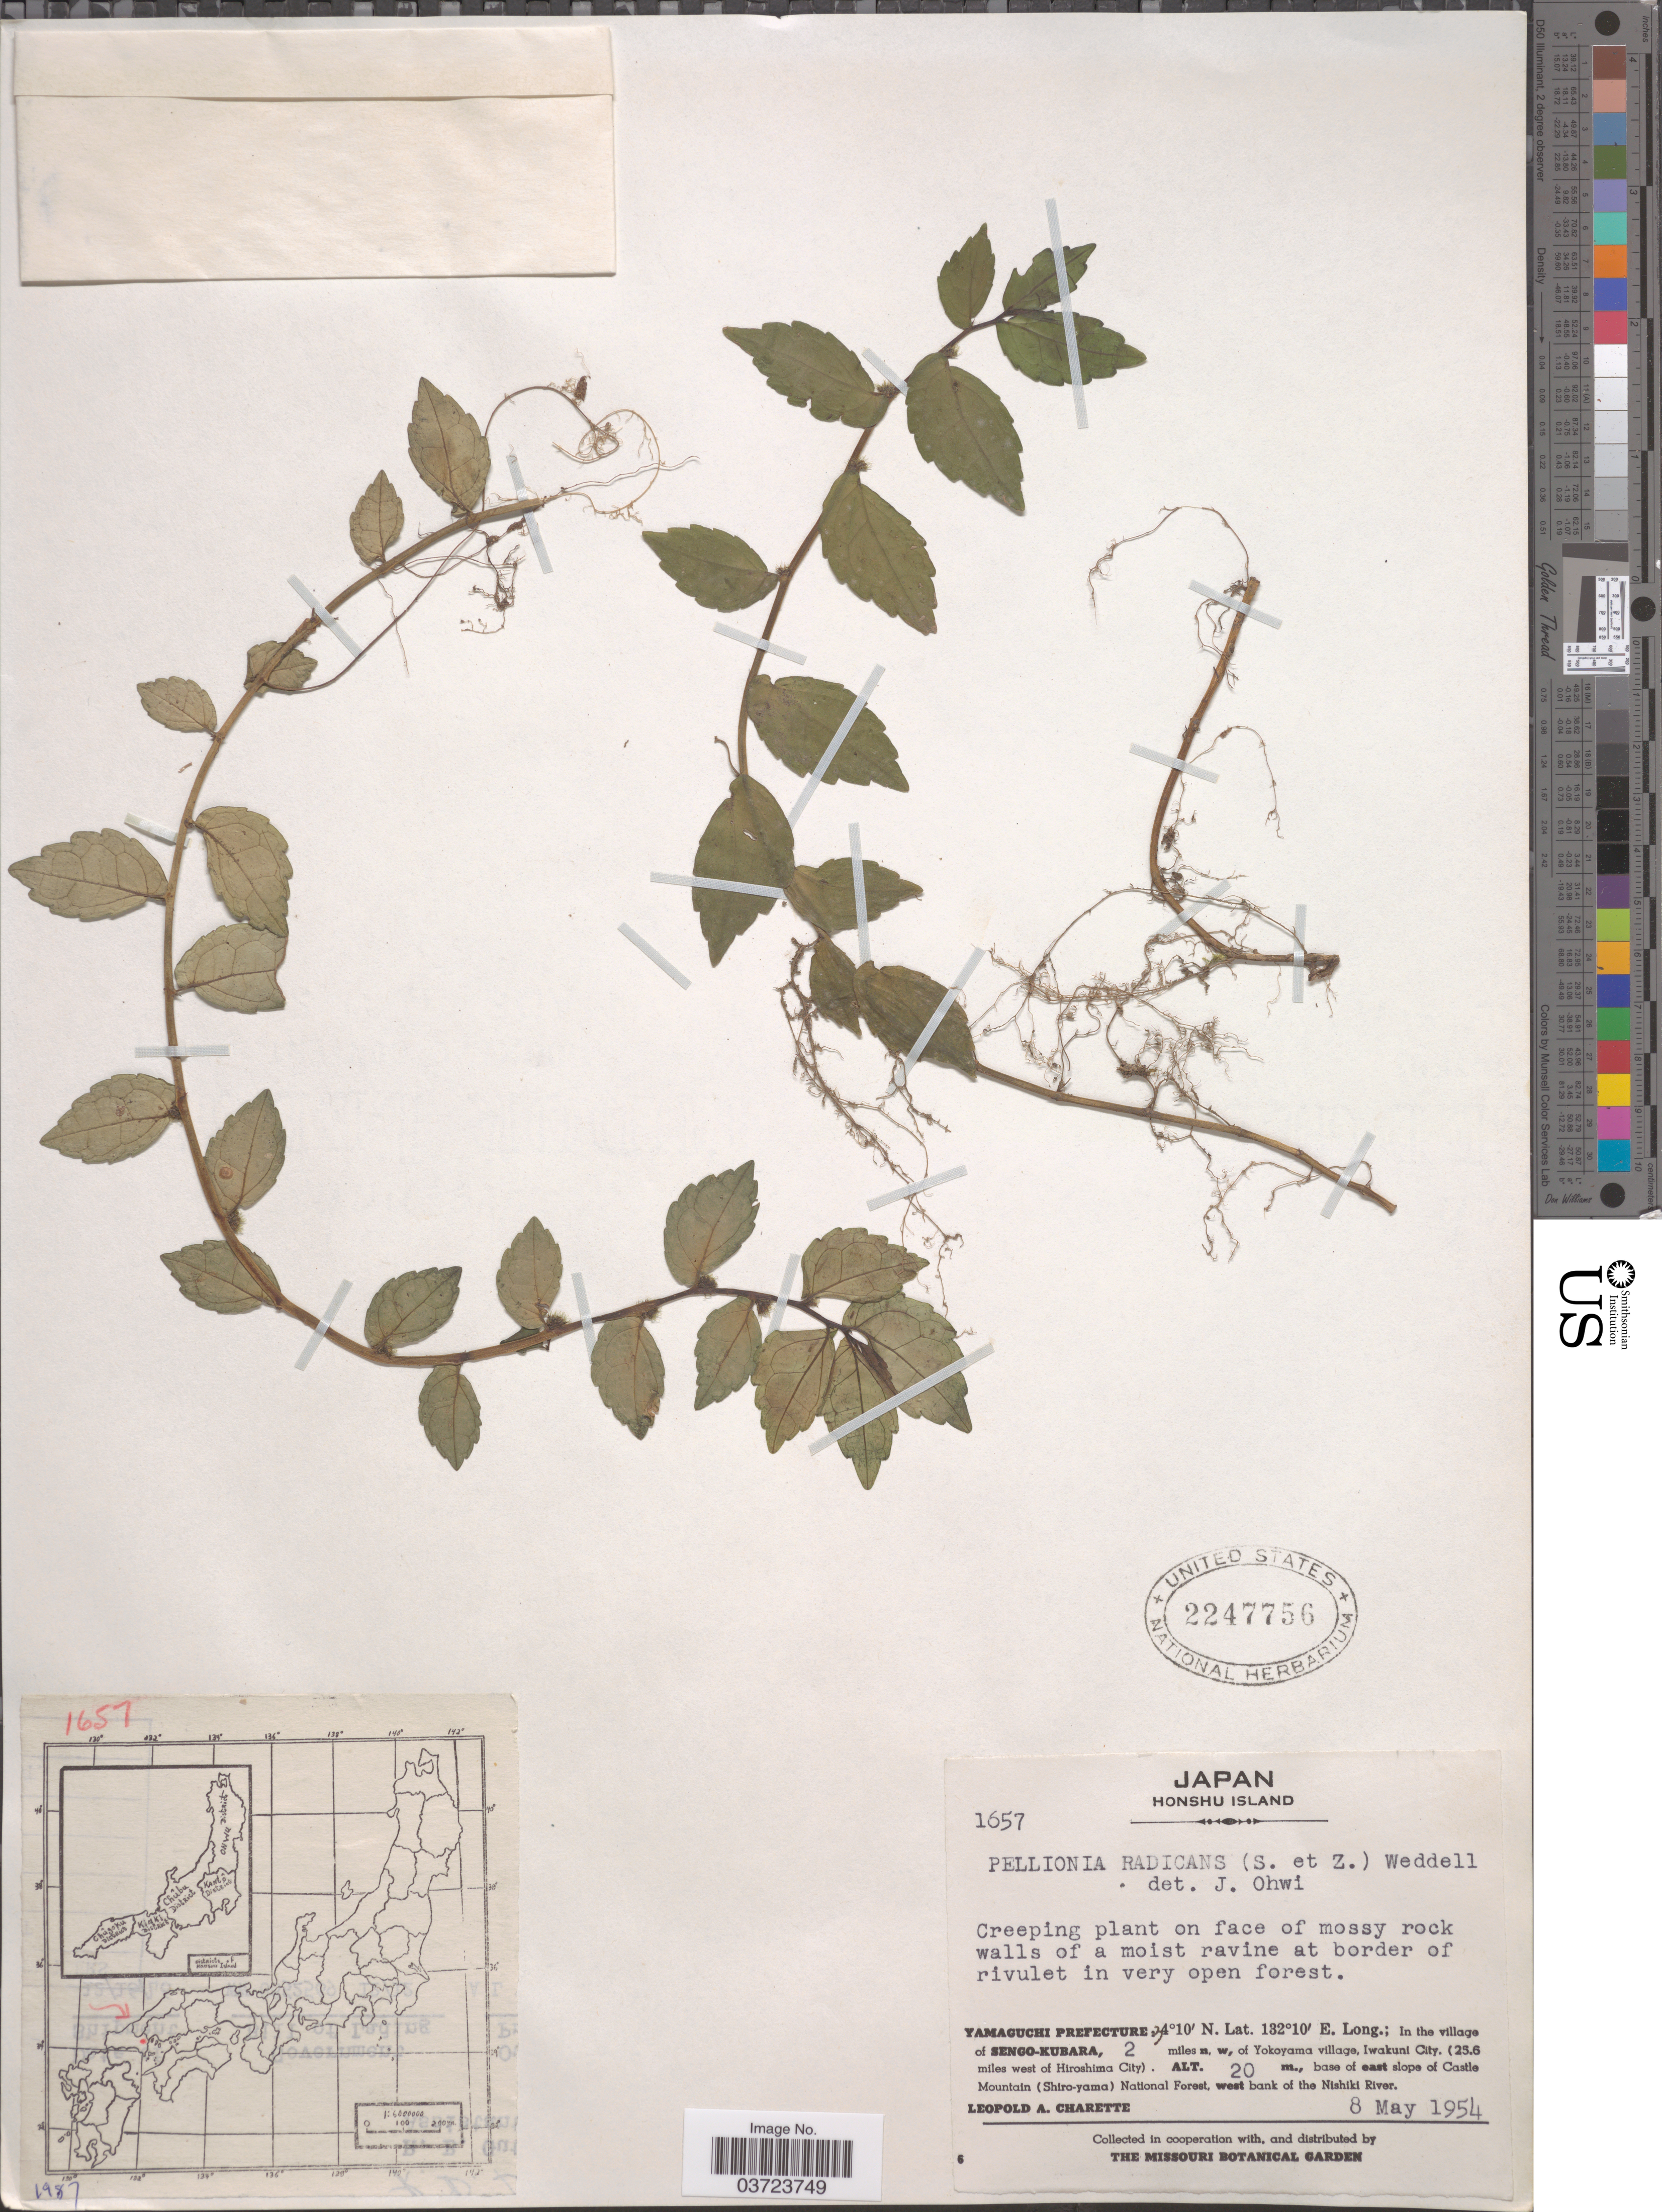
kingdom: Plantae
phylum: Tracheophyta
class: Magnoliopsida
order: Rosales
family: Urticaceae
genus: Pellionia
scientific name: Pellionia radicans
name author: (Siebold & Zucc.) Wedd.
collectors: L. A. Charette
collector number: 1657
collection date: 1954-05-08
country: Japan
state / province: Yamaguti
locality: Honshu Island. Yamaguchi Prefecture: In the village of Sengo-Kubara, 2 miles n, w, of Yokoyama village, Iwakuni City. (25.6 miles west of Hiroshima City). Base of east slope of Castle Mountain (Shiro-yama) National Forest, west bank of the Nishiki River.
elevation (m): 20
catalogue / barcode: US 2247756